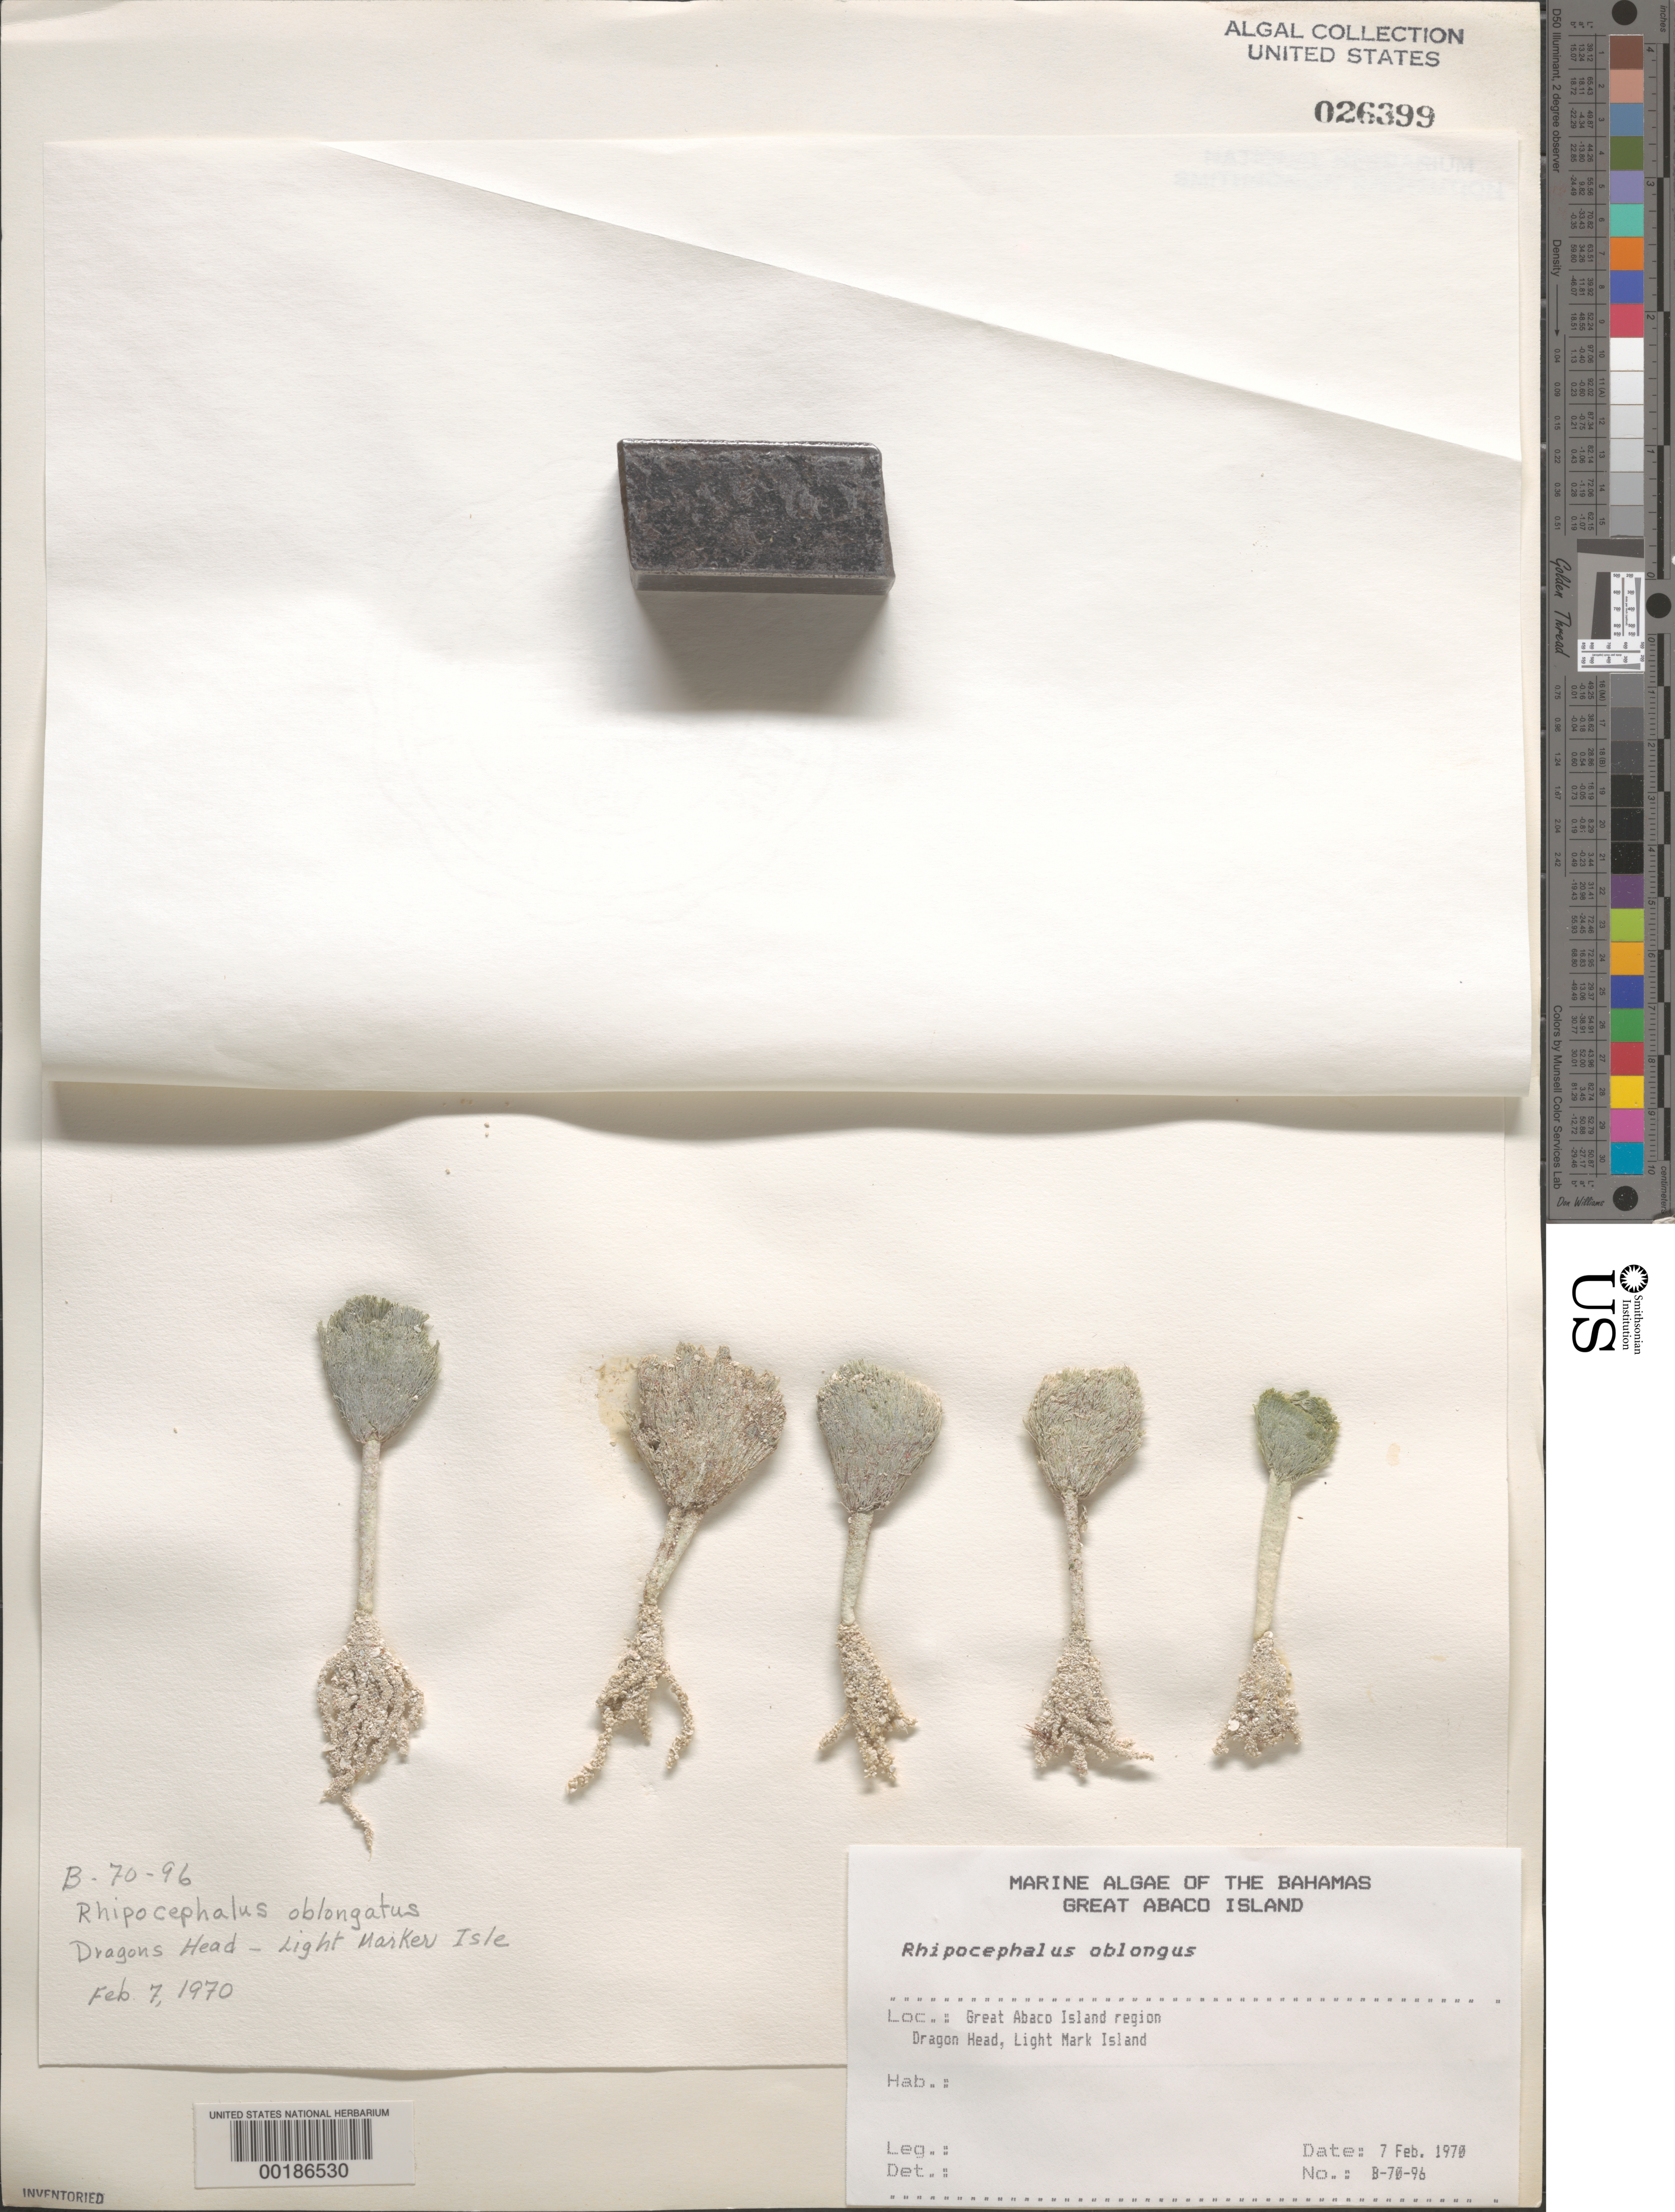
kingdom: Plantae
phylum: Chlorophyta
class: Ulvophyceae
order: Bryopsidales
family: Udoteaceae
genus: Rhipocephalus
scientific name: Rhipocephalus oblongus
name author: (Decne.) Kütz.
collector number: B-70-96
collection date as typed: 07 Feb 1970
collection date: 1970-02-07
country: Bahamas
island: Great Abaco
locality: Dragon Head, Light Mark Island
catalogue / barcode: US 26399